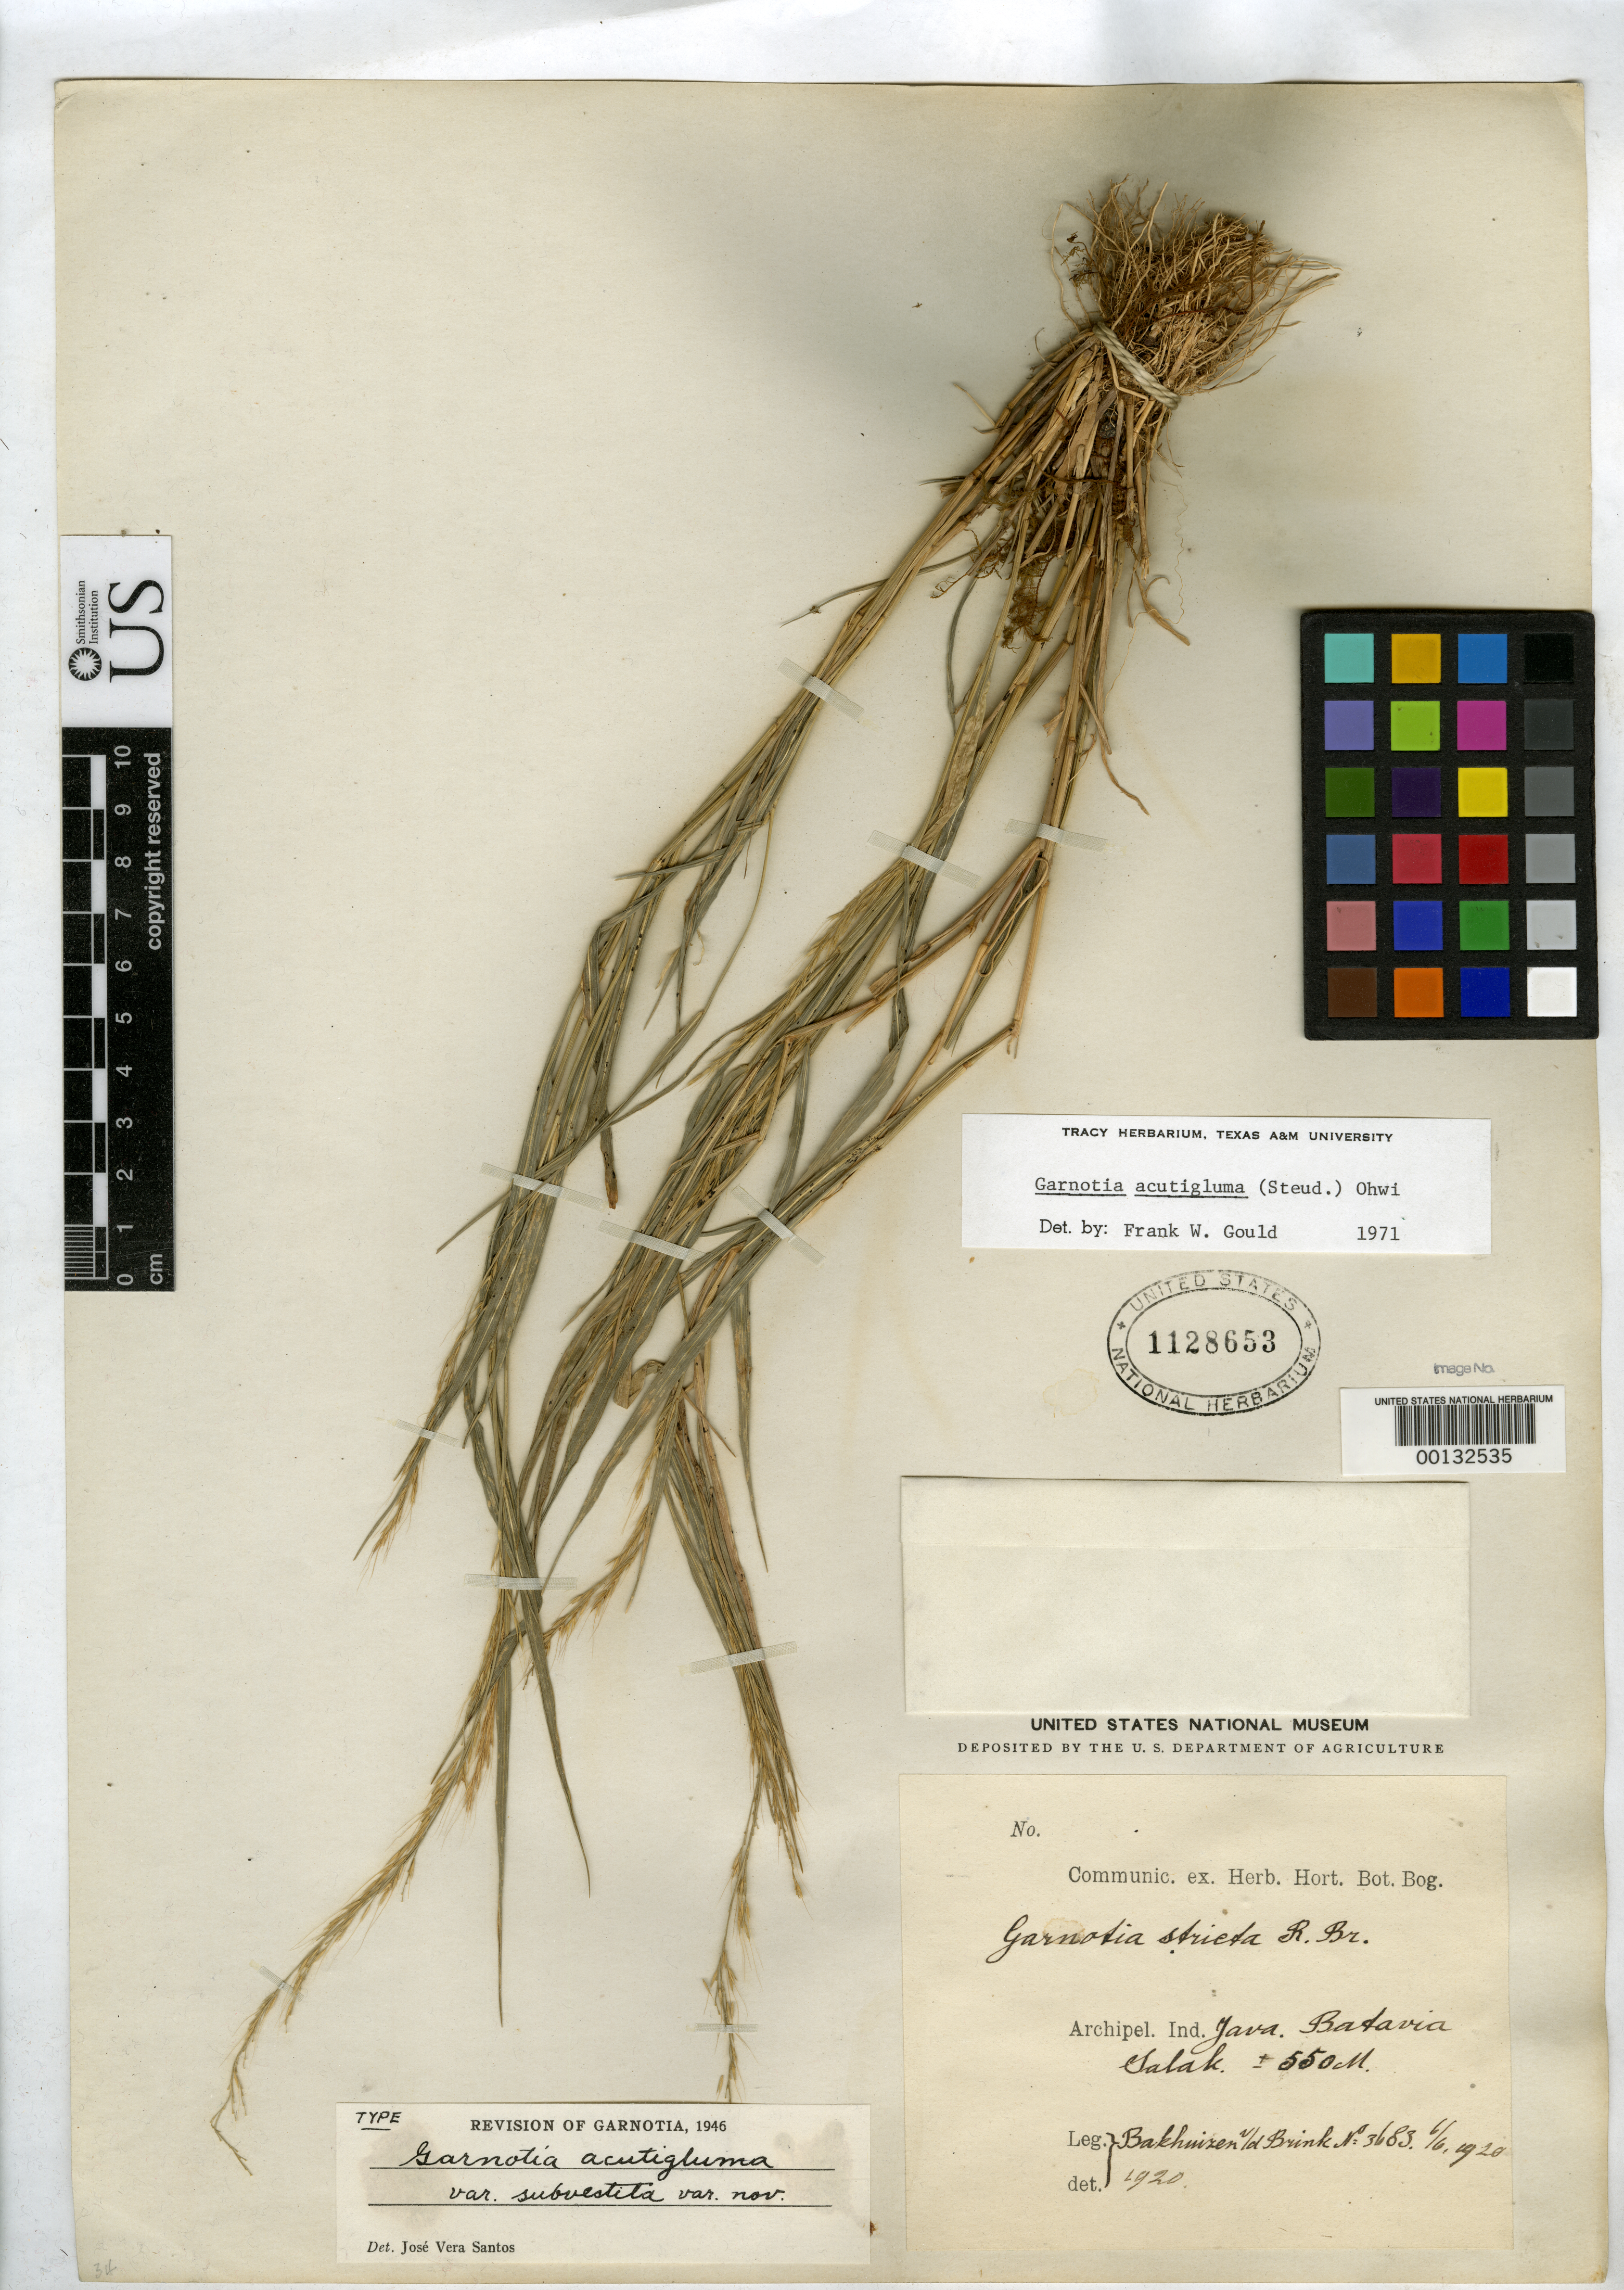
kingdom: Plantae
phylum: Tracheophyta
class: Liliopsida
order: Poales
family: Poaceae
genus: Garnotia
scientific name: Garnotia acutigluma var. subvestita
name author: Santos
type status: Holotype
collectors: R. C. Bakhuizen van den Brink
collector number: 3683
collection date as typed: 06 Jun 1920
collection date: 1920-06-06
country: Indonesia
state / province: Java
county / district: Jawa Barat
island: Java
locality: Salak, Batavia.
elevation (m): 550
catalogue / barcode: US 1128653